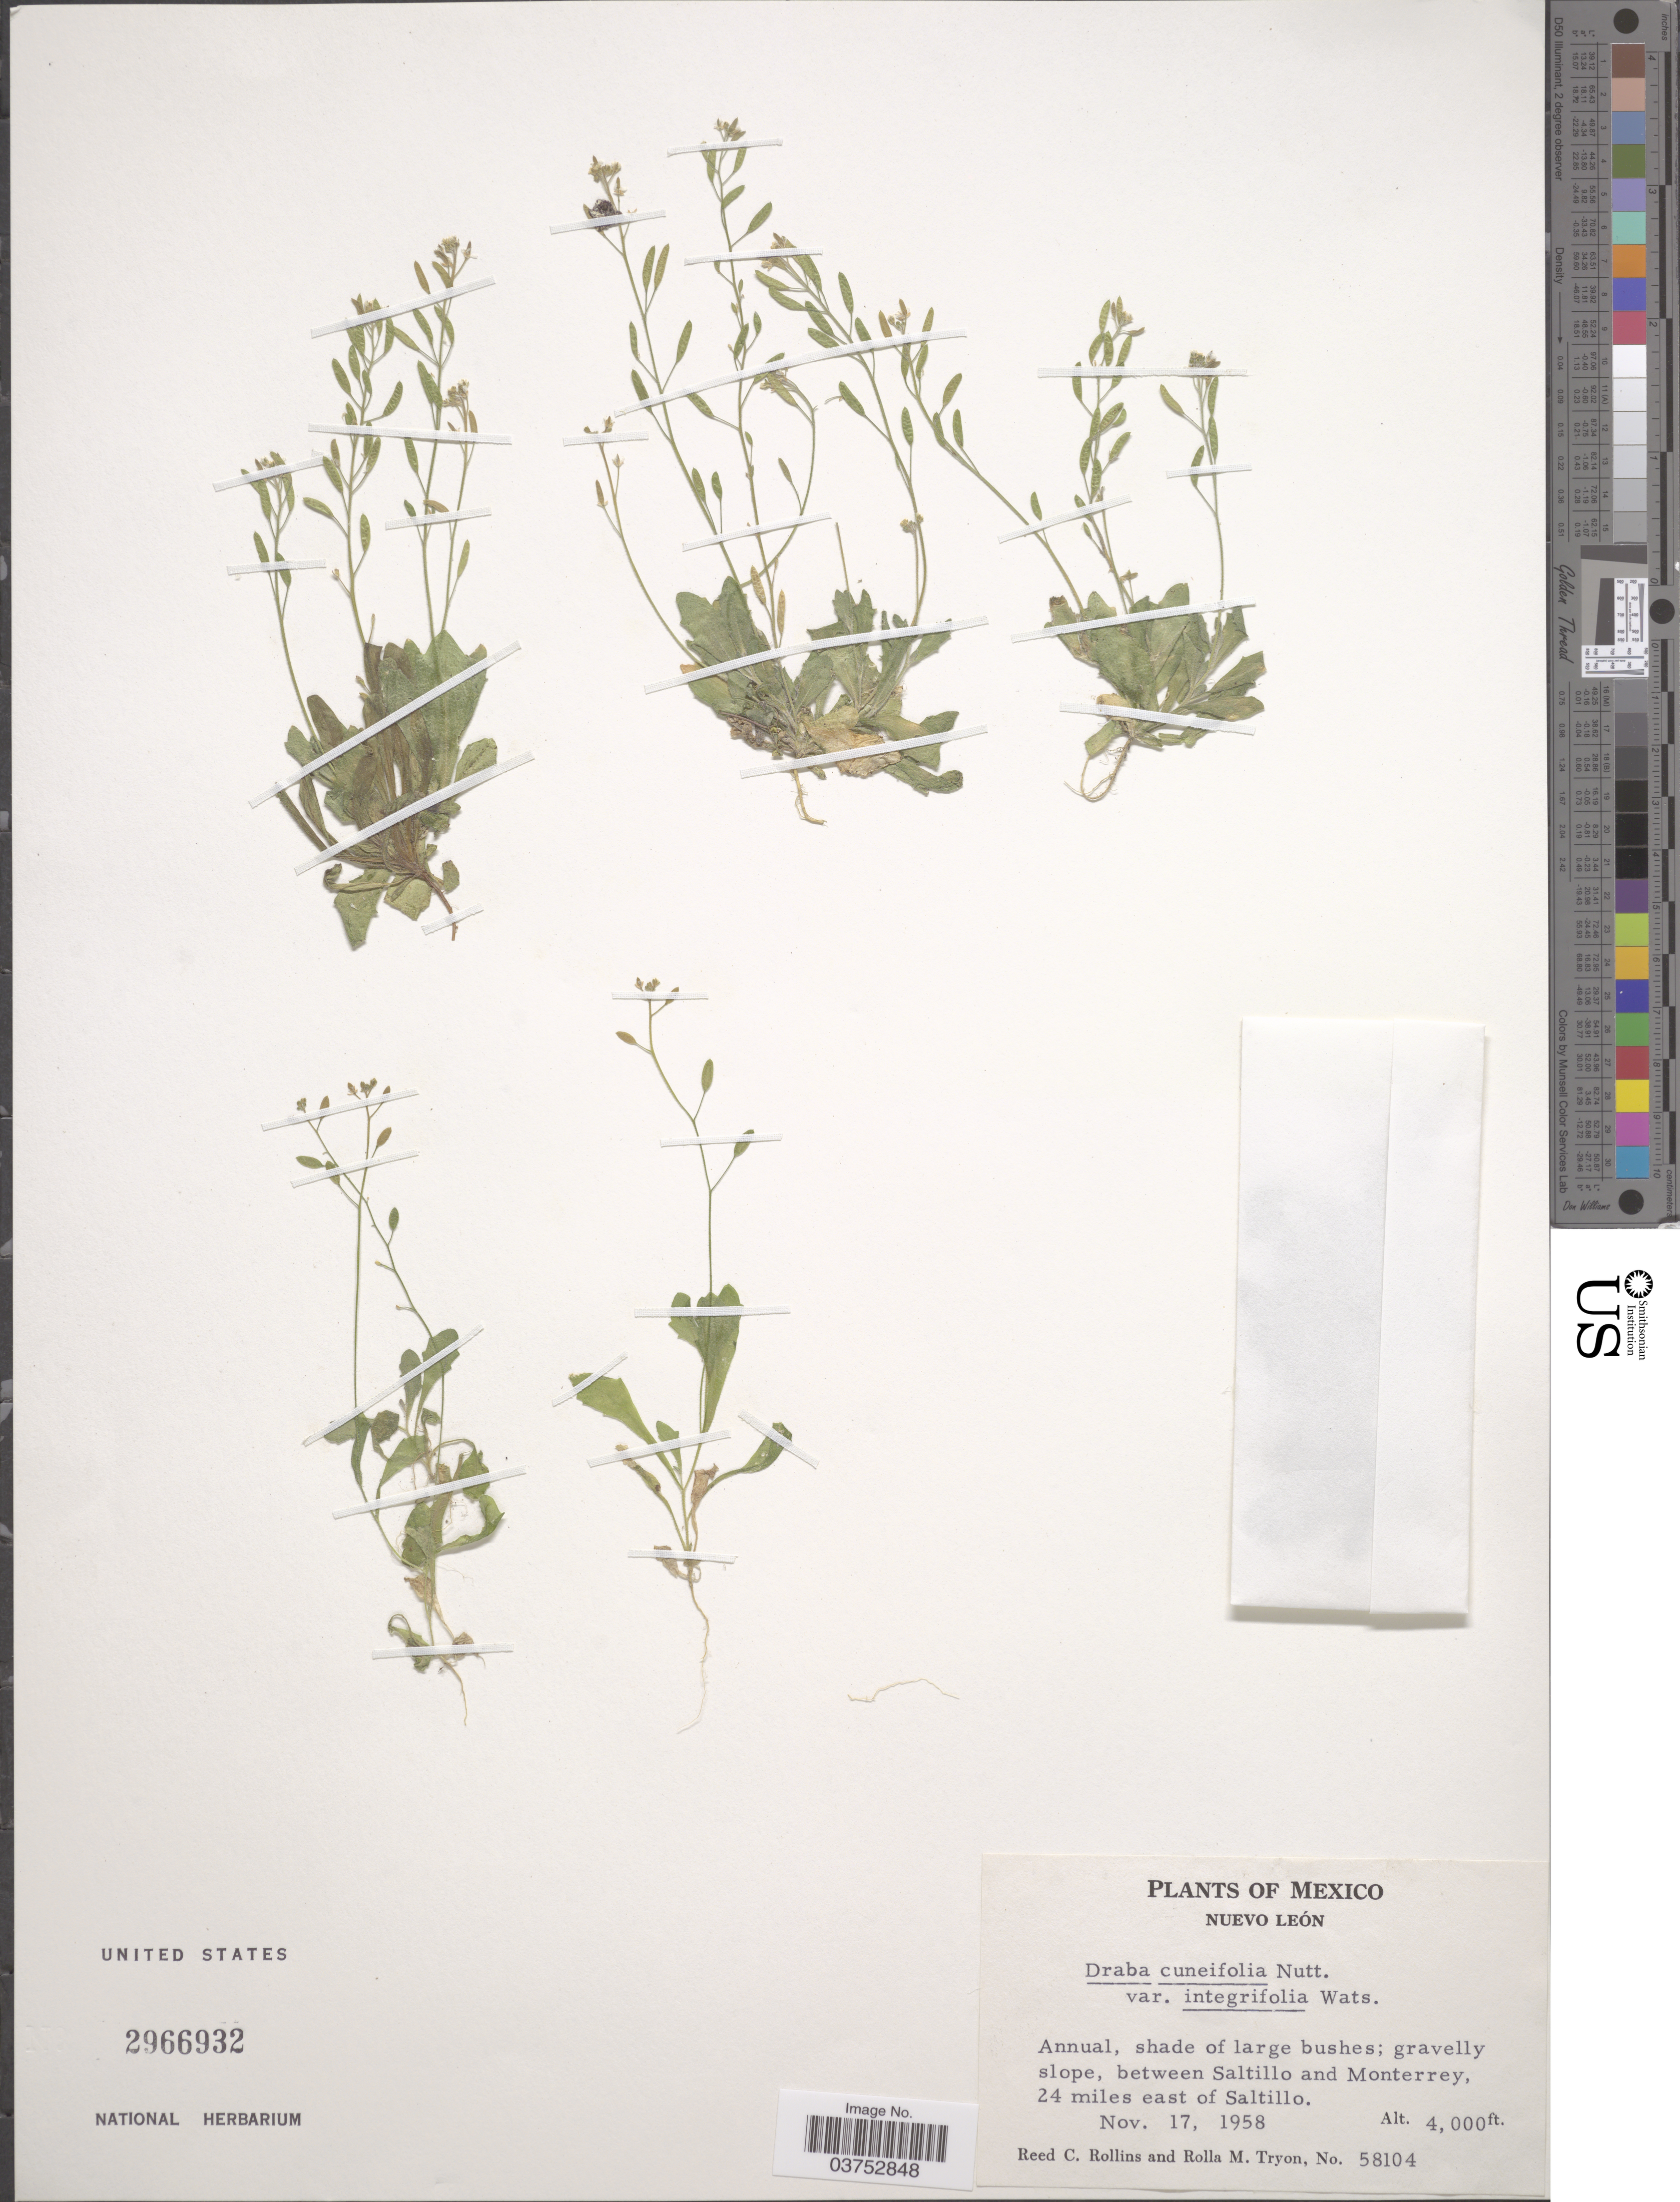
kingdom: Plantae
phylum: Tracheophyta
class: Magnoliopsida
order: Brassicales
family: Brassicaceae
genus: Draba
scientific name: Draba cuneifolia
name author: Nutt.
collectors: R. C. Rollins & R. M. Tryon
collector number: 58104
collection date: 1958-11-17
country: Mexico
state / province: Nuevo León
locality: Gravelly slope, between Saltillo and Monterrey, 24 miles east of Saltillo.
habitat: shade of large bushes, gravelly slope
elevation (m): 1219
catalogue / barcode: US 2966932